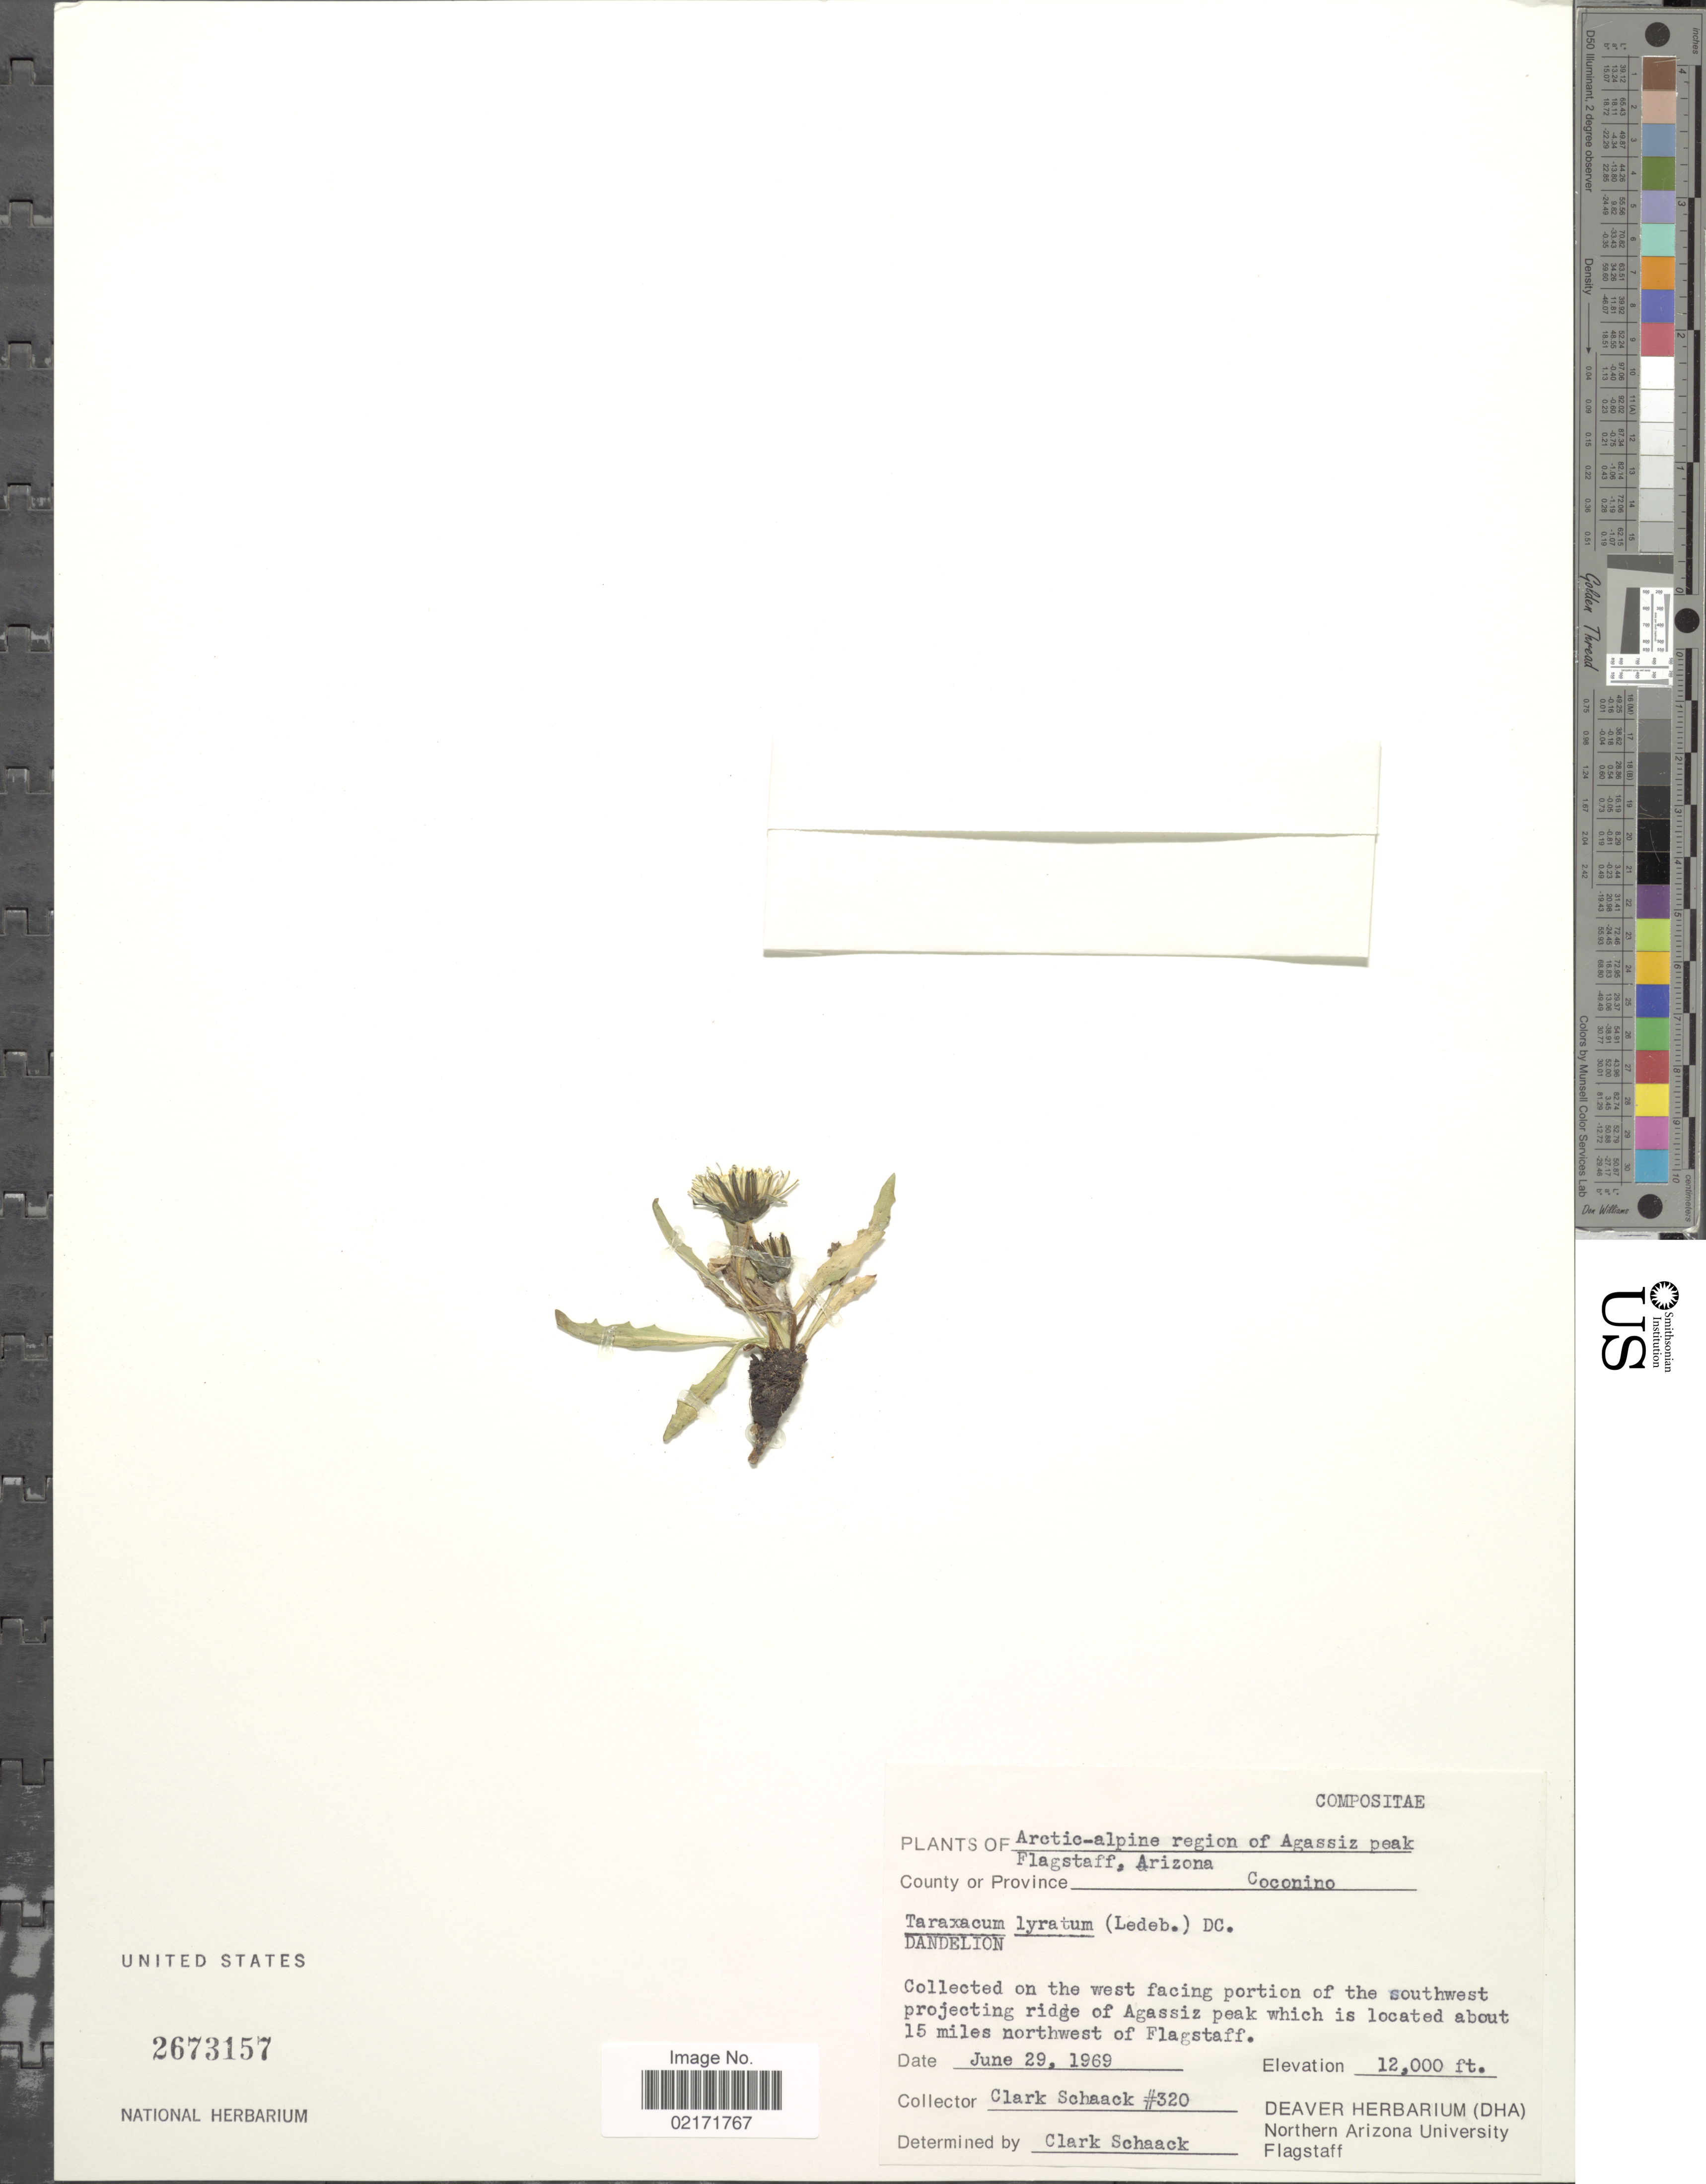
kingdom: Plantae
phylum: Tracheophyta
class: Magnoliopsida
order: Asterales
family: Asteraceae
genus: Taraxacum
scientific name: Taraxacum lyratum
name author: (Ledeb.) DC.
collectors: C. G. Schaack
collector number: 320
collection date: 1969-06-29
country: United States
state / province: Arizona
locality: Arctic-alpine region of Agassiz peak Flagstaff, Arizona. County or Province Coconino. Collected on the west facing portion of the southwest projecting ridge of Agassiz peak which is located about 15 miles northwest of Flagstaff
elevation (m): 3658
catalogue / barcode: US 2673157